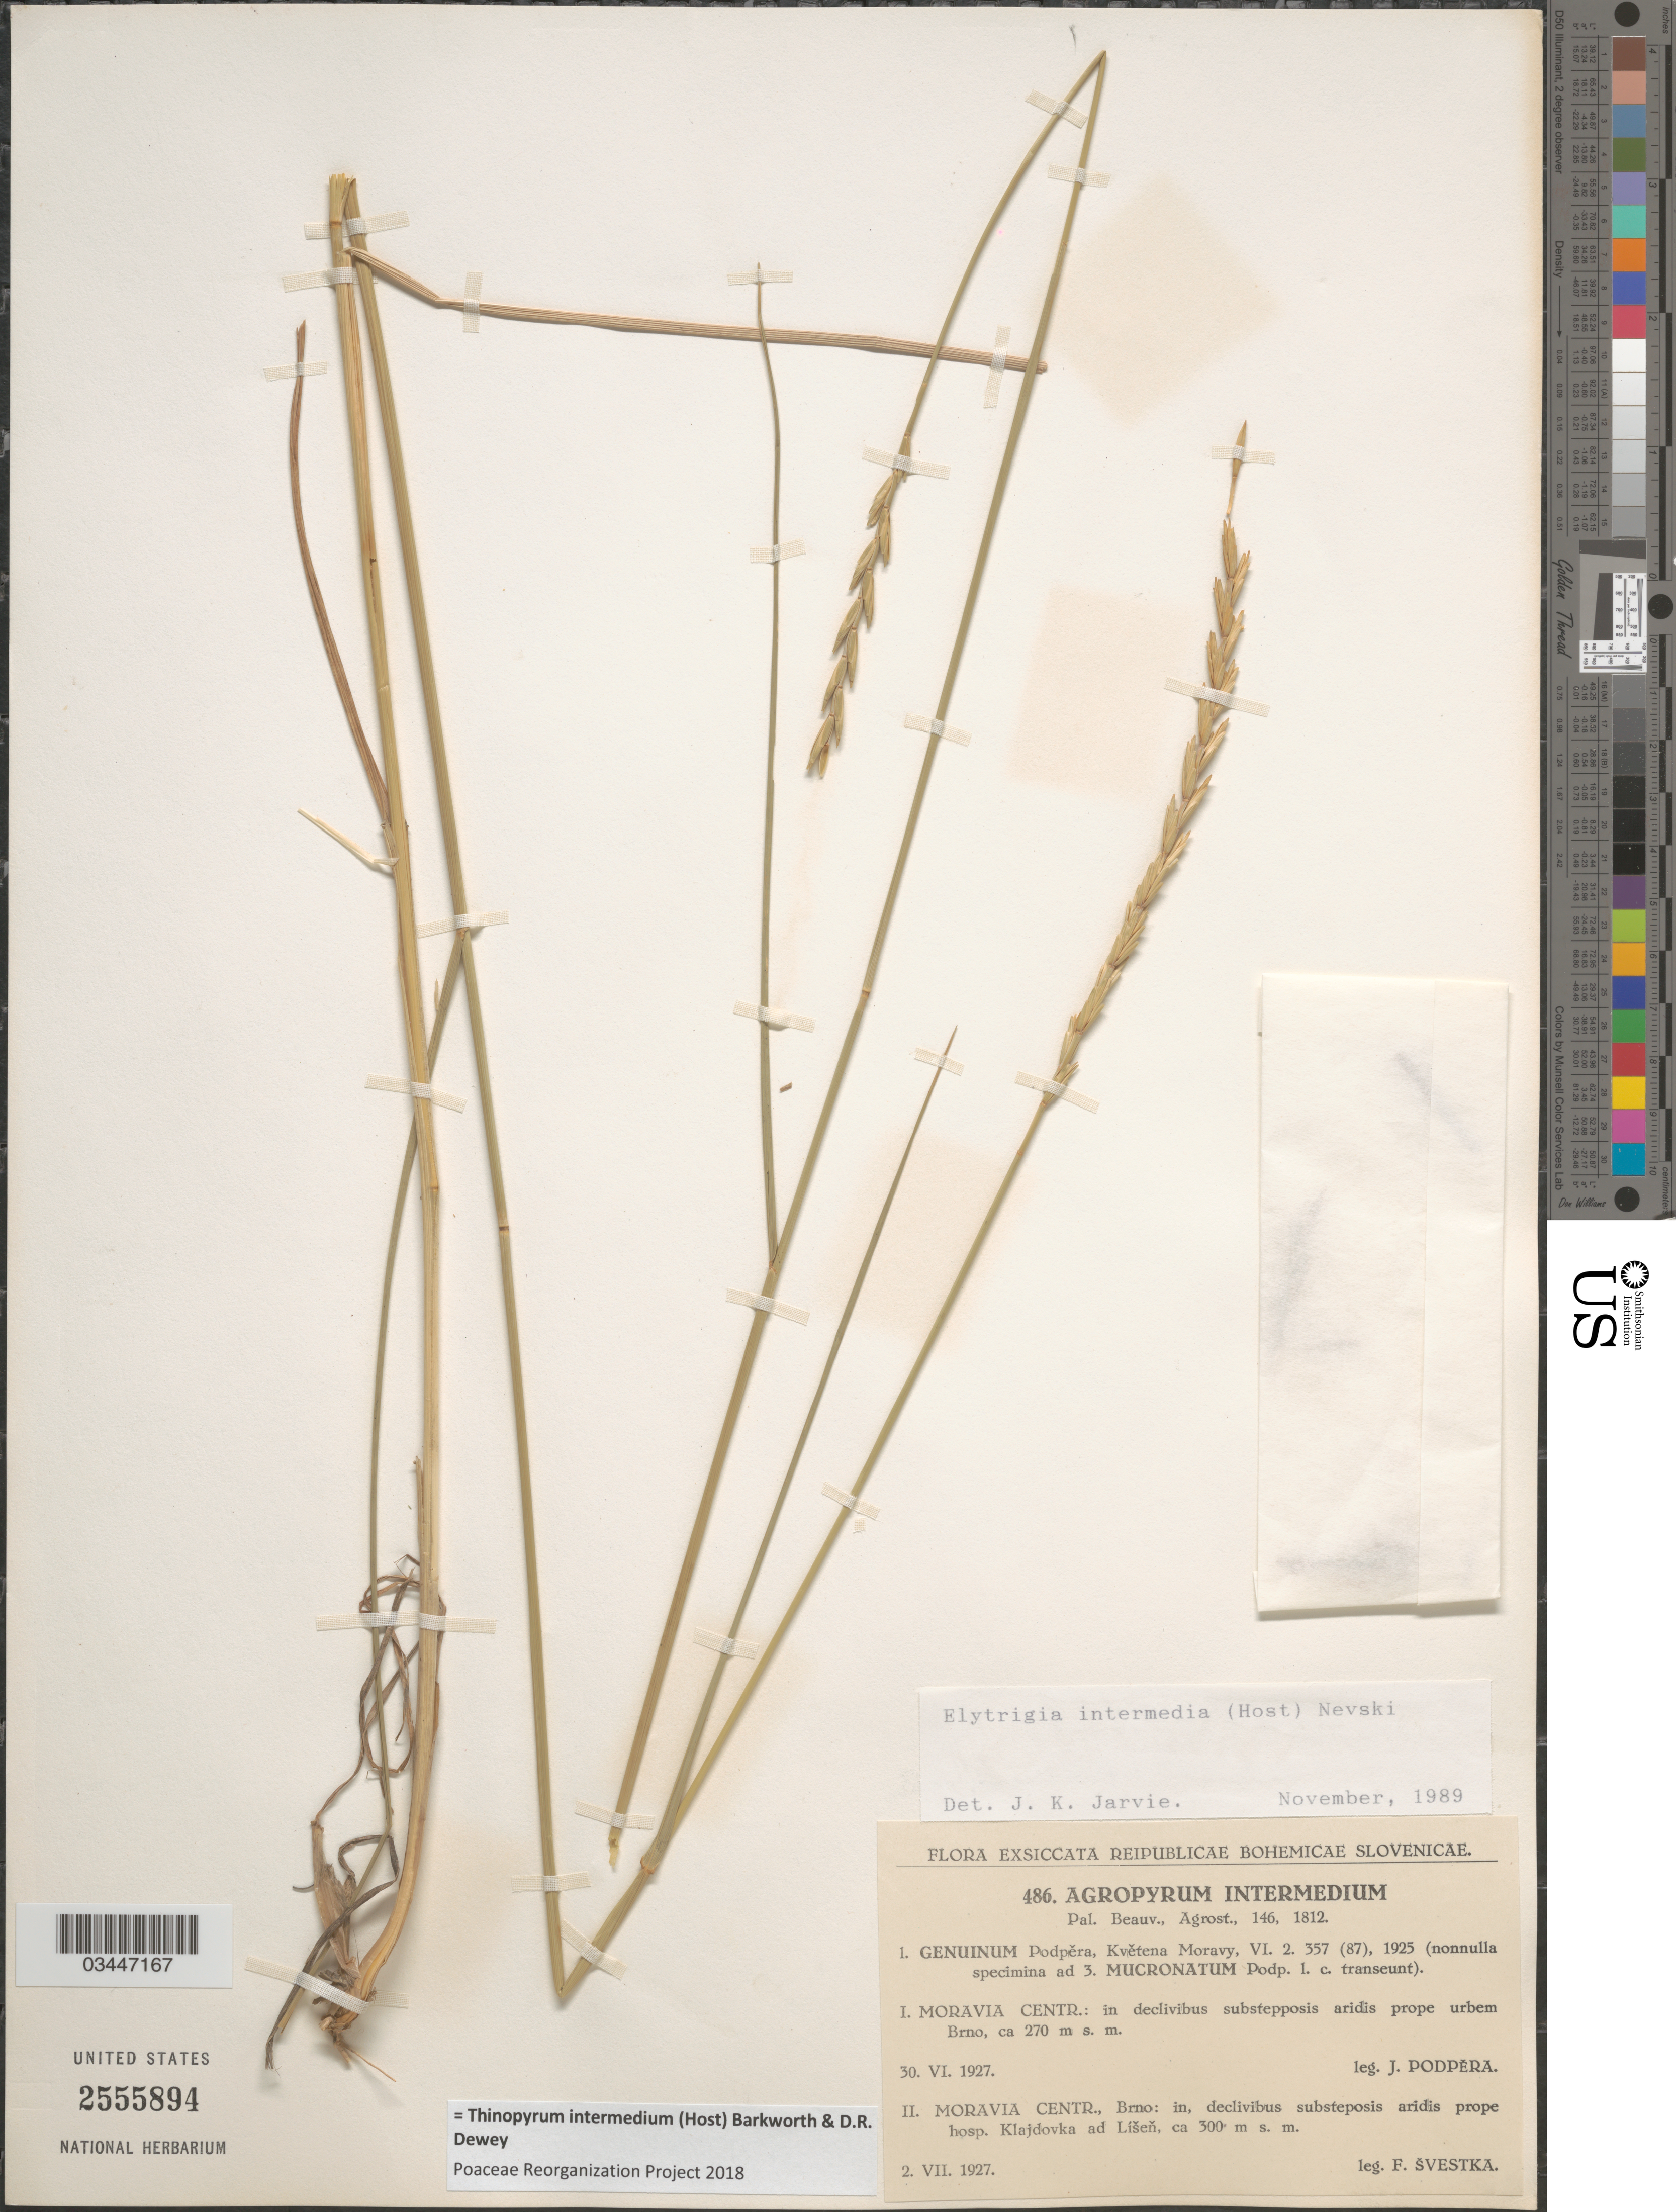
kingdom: Plantae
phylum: Tracheophyta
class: Liliopsida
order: Poales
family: Poaceae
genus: Thinopyrum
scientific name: Thinopyrum intermedium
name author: (Host) Barkworth & Dewey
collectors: J. Podpera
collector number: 486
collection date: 1927-06-30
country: Czechia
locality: Moravia Centr.: in declivibus substepposis aridis prope urbem Brno.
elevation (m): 270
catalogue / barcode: US 2555894